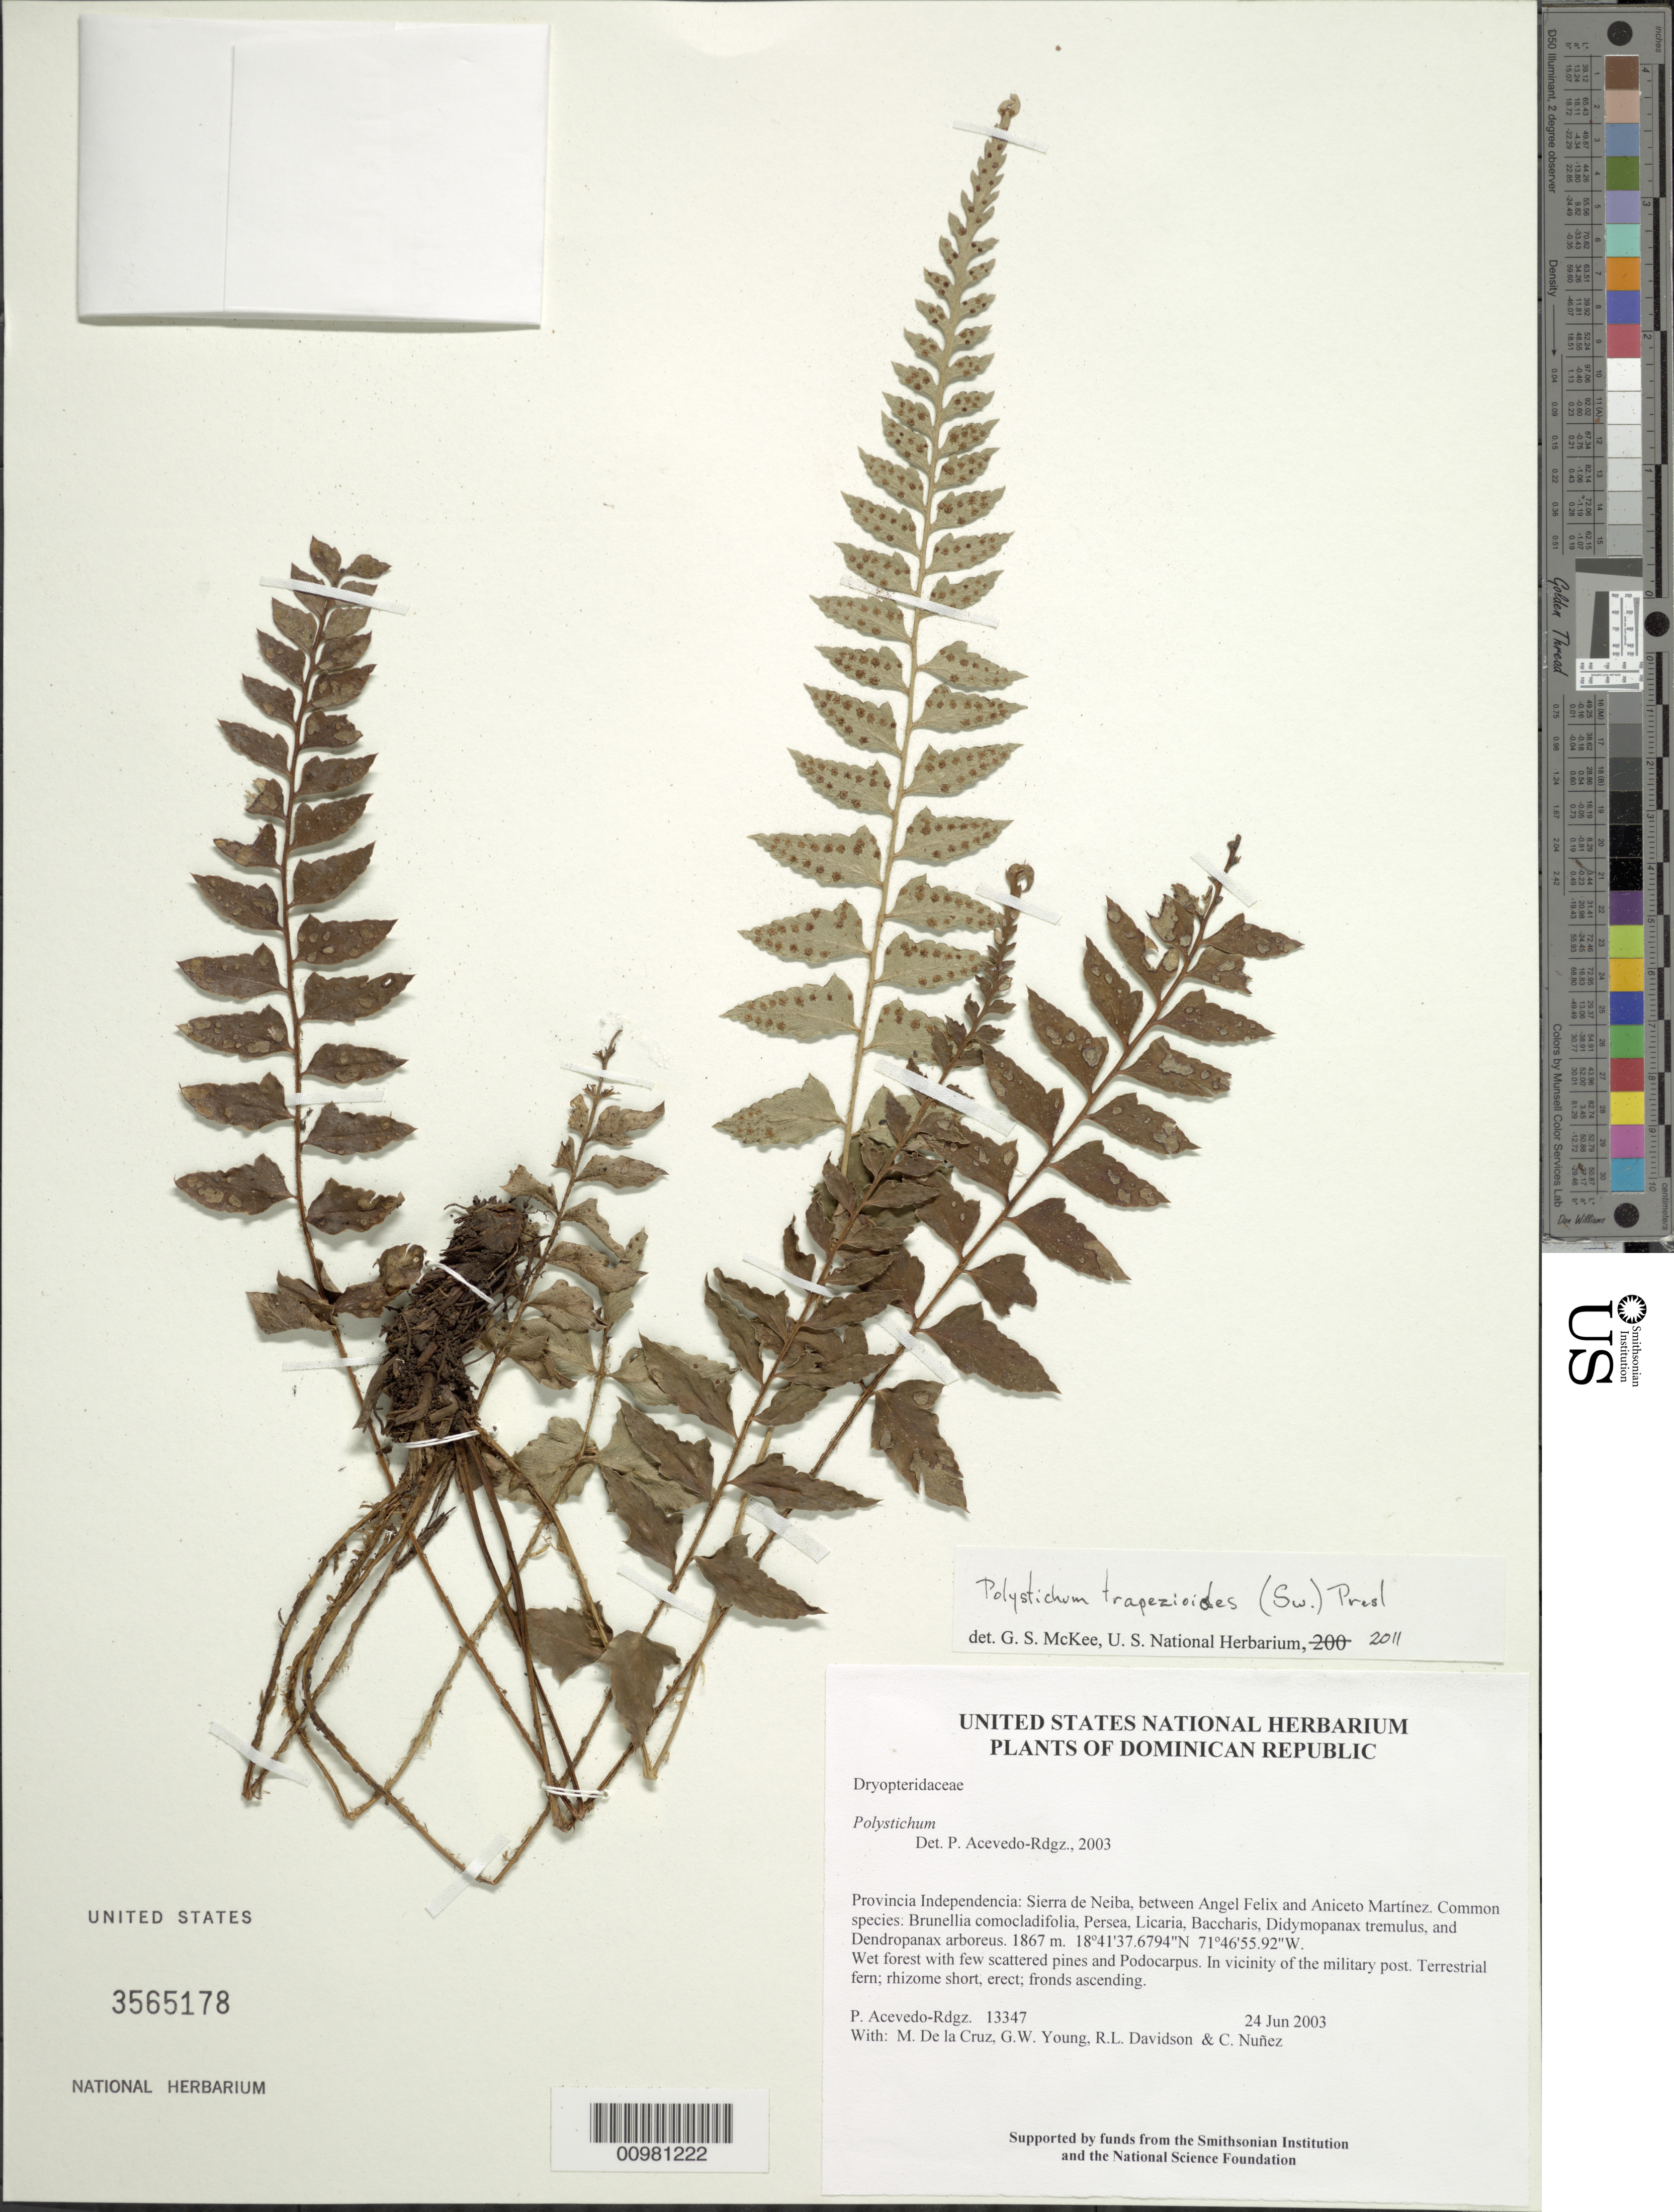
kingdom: Plantae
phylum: Tracheophyta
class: Polypodiopsida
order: Polypodiales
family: Dryopteridaceae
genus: Polystichum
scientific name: Polystichum trapezoides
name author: (Sw.) C. Presl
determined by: McKee, G. S., (US), NMNH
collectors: P. Acevedo-Rodr., M. de la Cruz, J. Rawlins, G. Young, R. Davidson & C. Nunez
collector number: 13347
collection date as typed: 24 Jun 2003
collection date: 2003-06-24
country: Dominican Republic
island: Hispaniola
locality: Provincia Independencia: Sierra de Neiba, between Angel Felix and Aniceto Martínez. Common species: Brunellia comocladifolia, Persea, Licaria, Baccharis, Didymopanax tremulus, and Dendropanax arboreus.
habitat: Wet forest with few scattered pines and Podocarpus. In vicinity of the military post.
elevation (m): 1867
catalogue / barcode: US 3565178